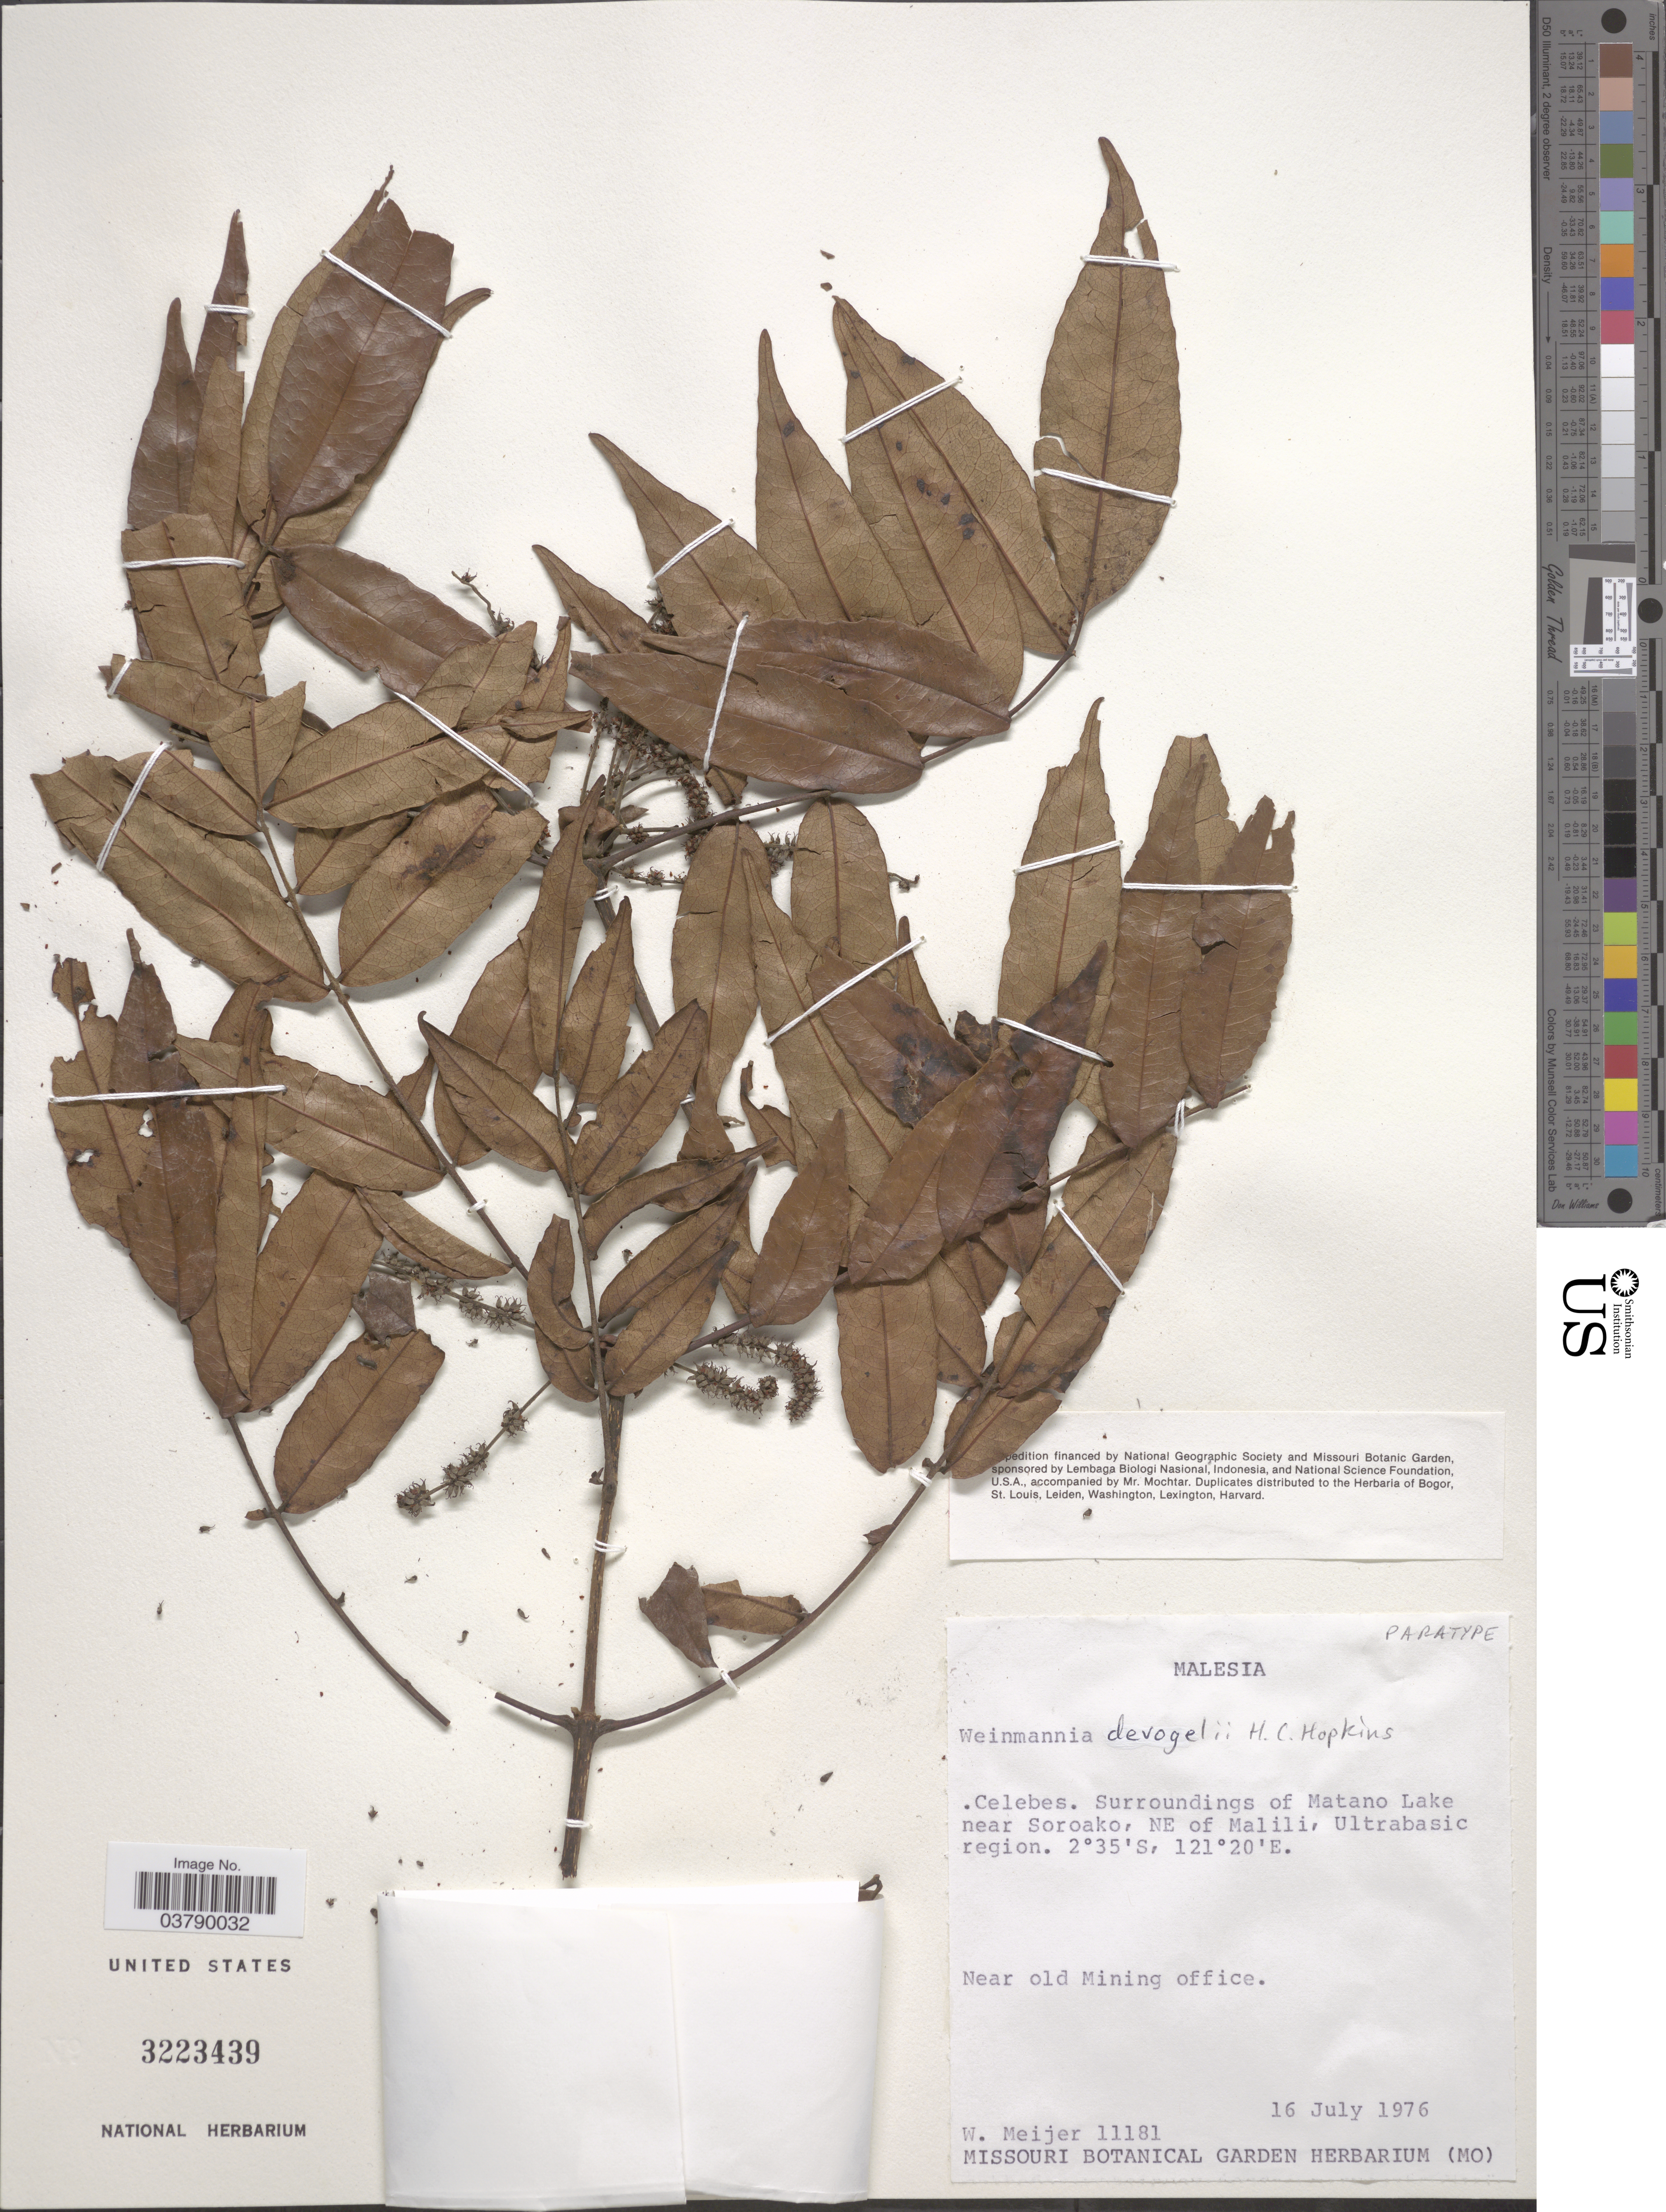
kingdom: Plantae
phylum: Tracheophyta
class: Magnoliopsida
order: Oxalidales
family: Cunoniaceae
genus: Pterophylla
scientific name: Pterophylla devogelii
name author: (H.C. Hopkins) Pillon & H.C. Hopkins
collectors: W. Meijer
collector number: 11181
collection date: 1976-07-16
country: Malaysia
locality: Malesia. Celebes. Surroudings of Matano Lake near Soroako, NE of Malili, Ultrabasic region.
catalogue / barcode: US 3223439